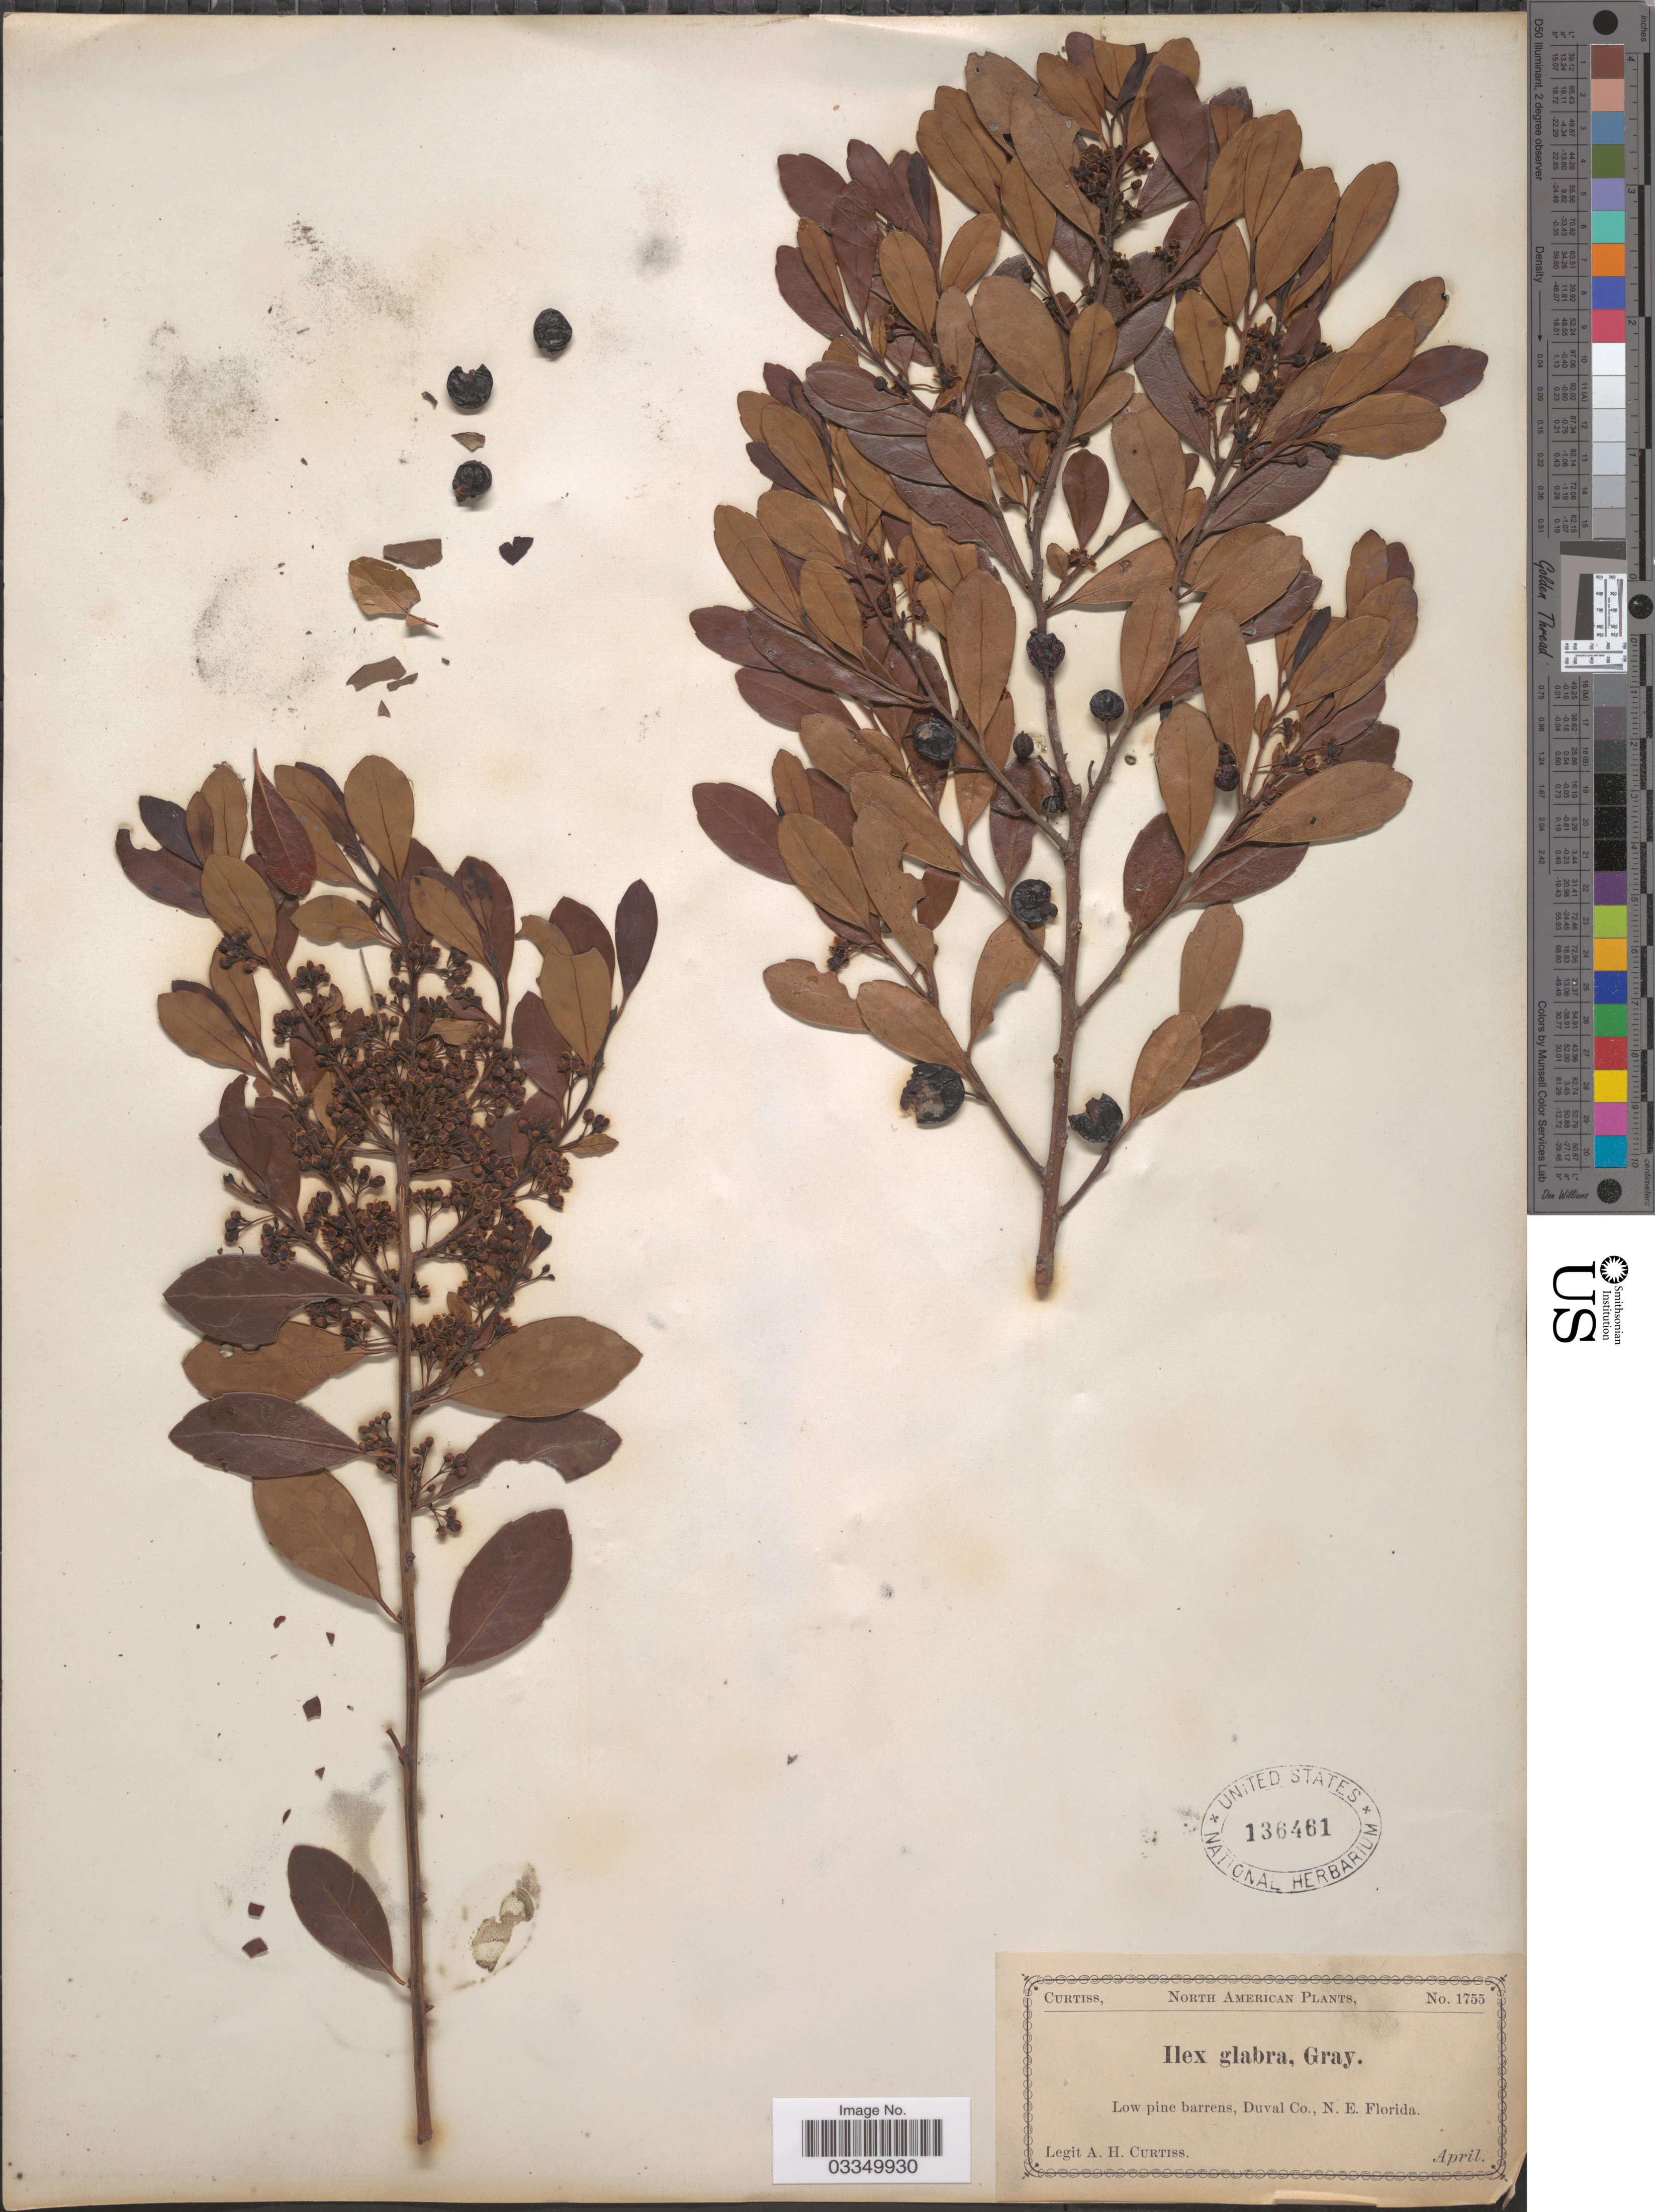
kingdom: Plantae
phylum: Tracheophyta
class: Magnoliopsida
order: Aquifoliales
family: Aquifoliaceae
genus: Ilex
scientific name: Ilex glabra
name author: (L.) A. Gray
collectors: A. H. Curtiss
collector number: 1755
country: United States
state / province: Florida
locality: Duval Co., N. E. Florida.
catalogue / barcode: US 136461